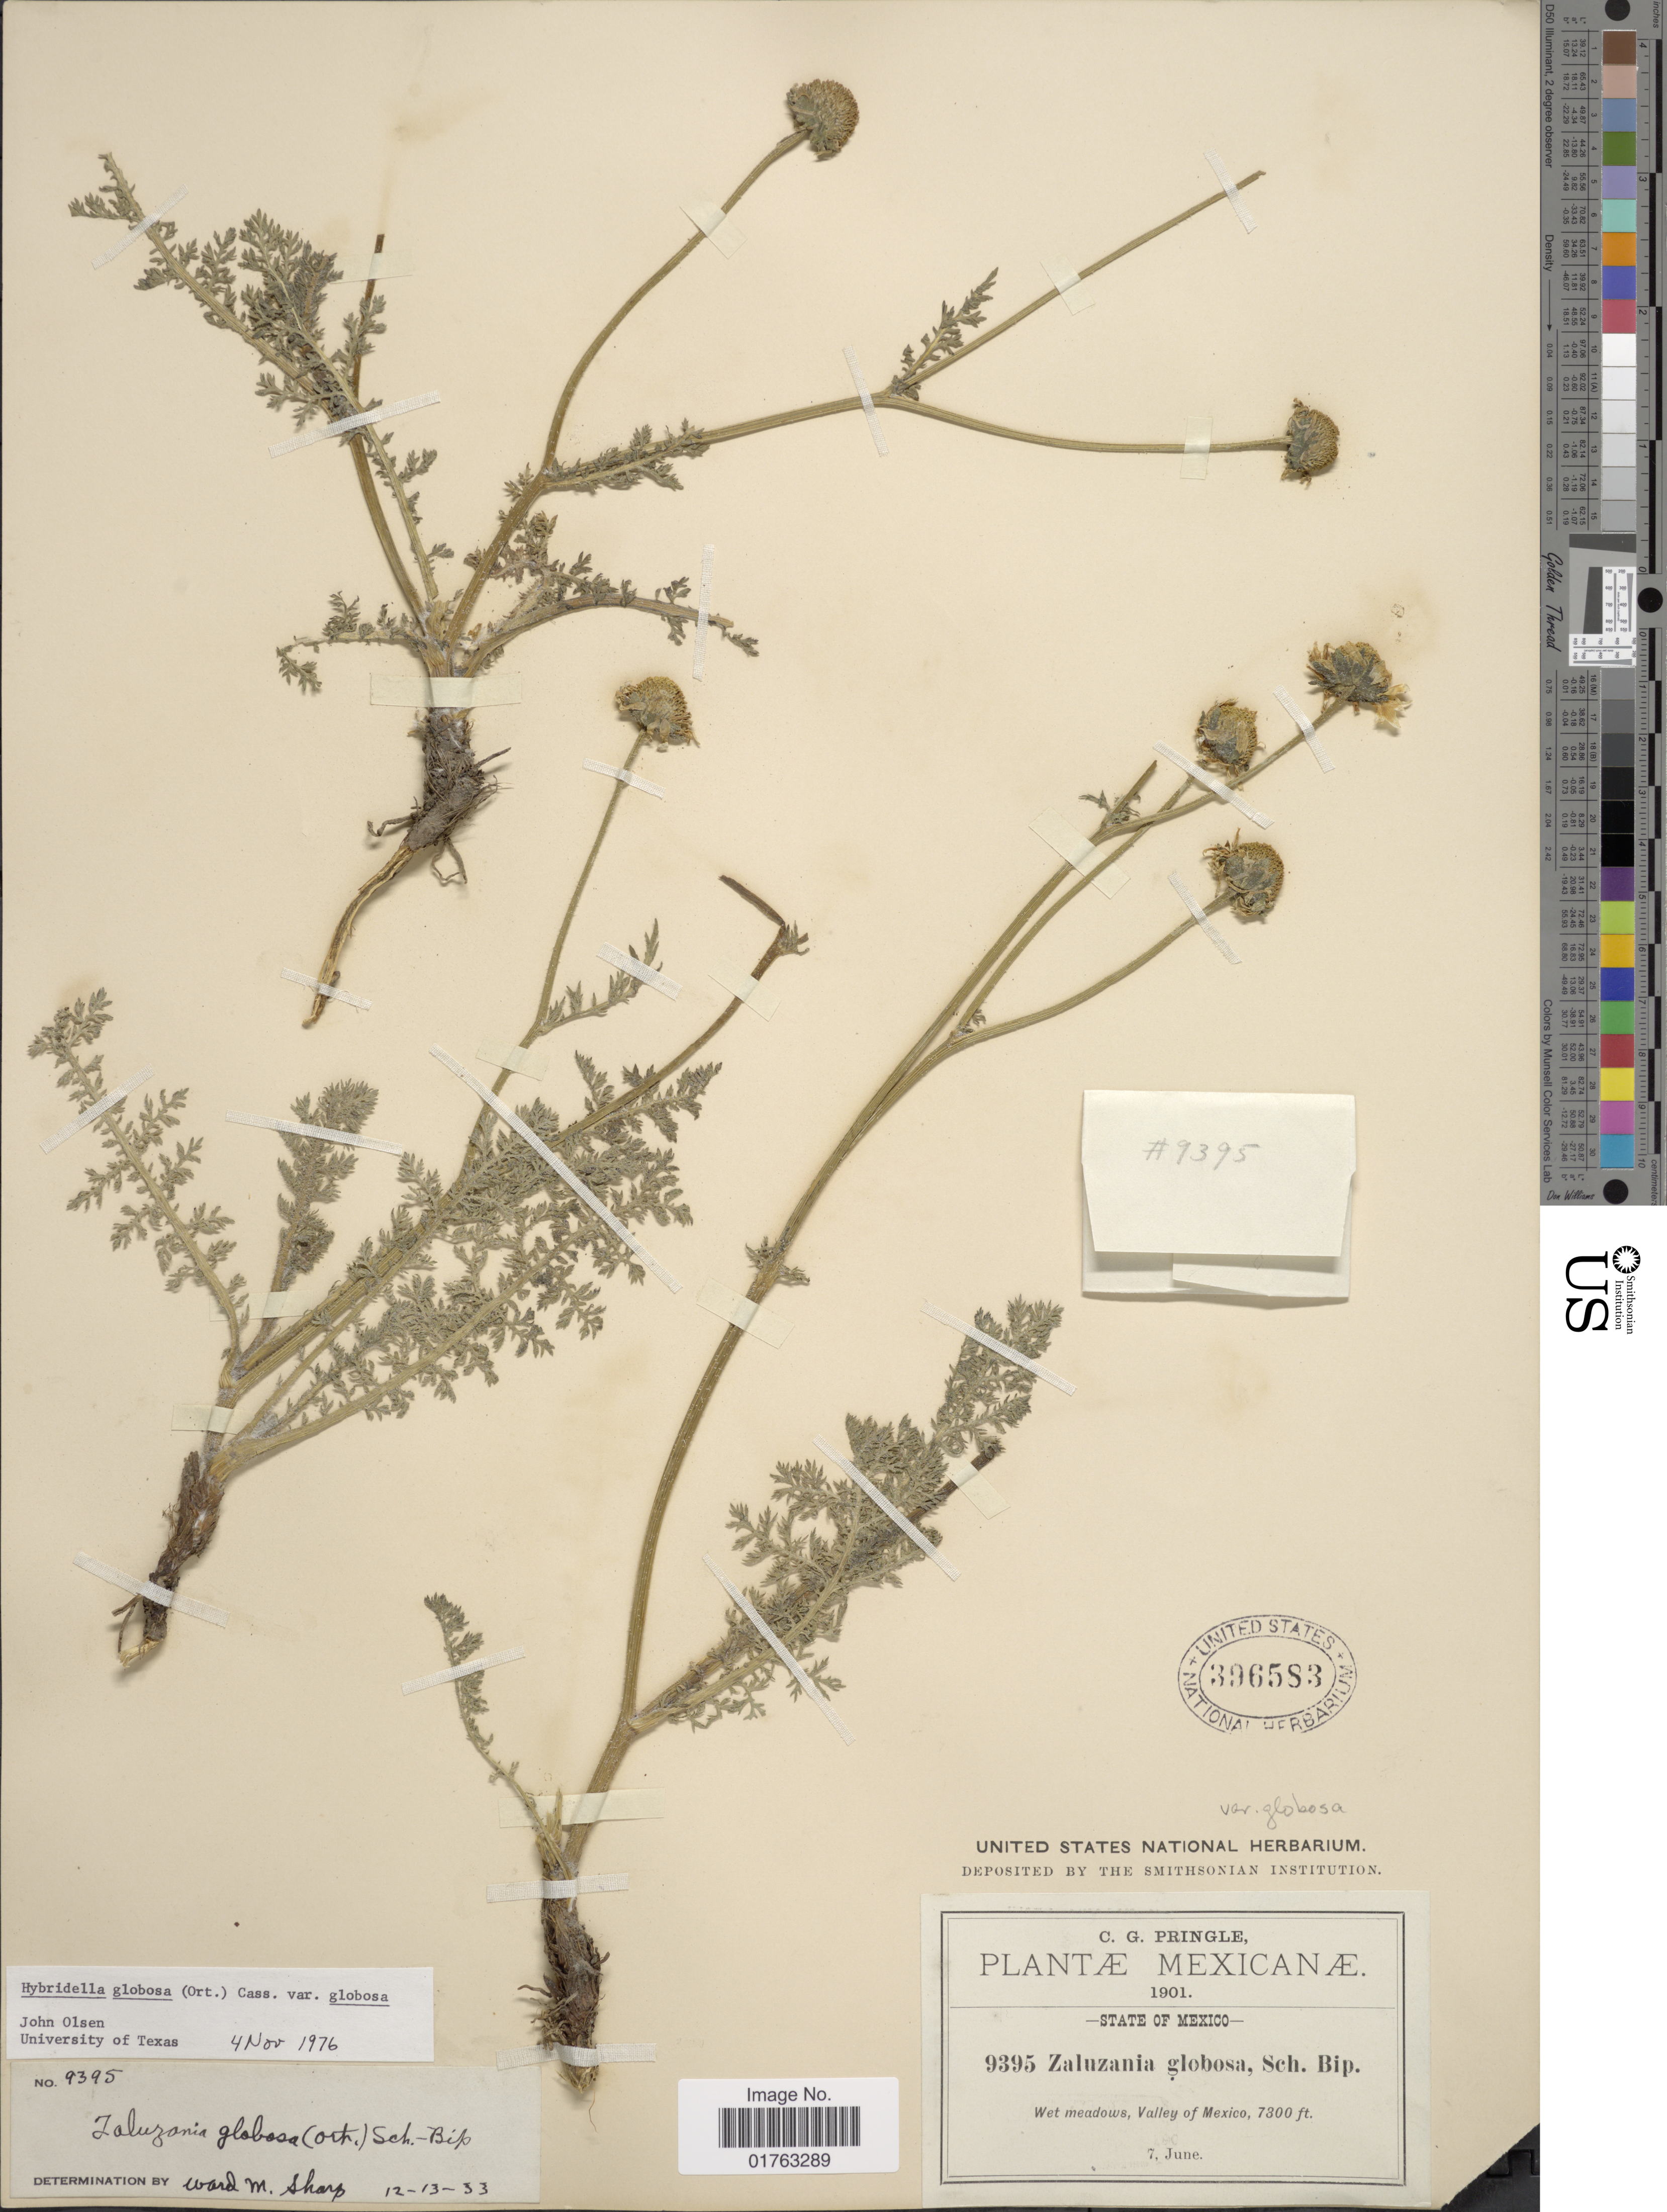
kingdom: Plantae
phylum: Tracheophyta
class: Magnoliopsida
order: Asterales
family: Asteraceae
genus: Hybridella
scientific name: Hybridella globosa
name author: (Ort.) Cass.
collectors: C. G. Pringle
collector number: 9395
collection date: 1901-06-07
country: Mexico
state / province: México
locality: Valley of Mexico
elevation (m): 2225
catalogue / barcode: US 396583